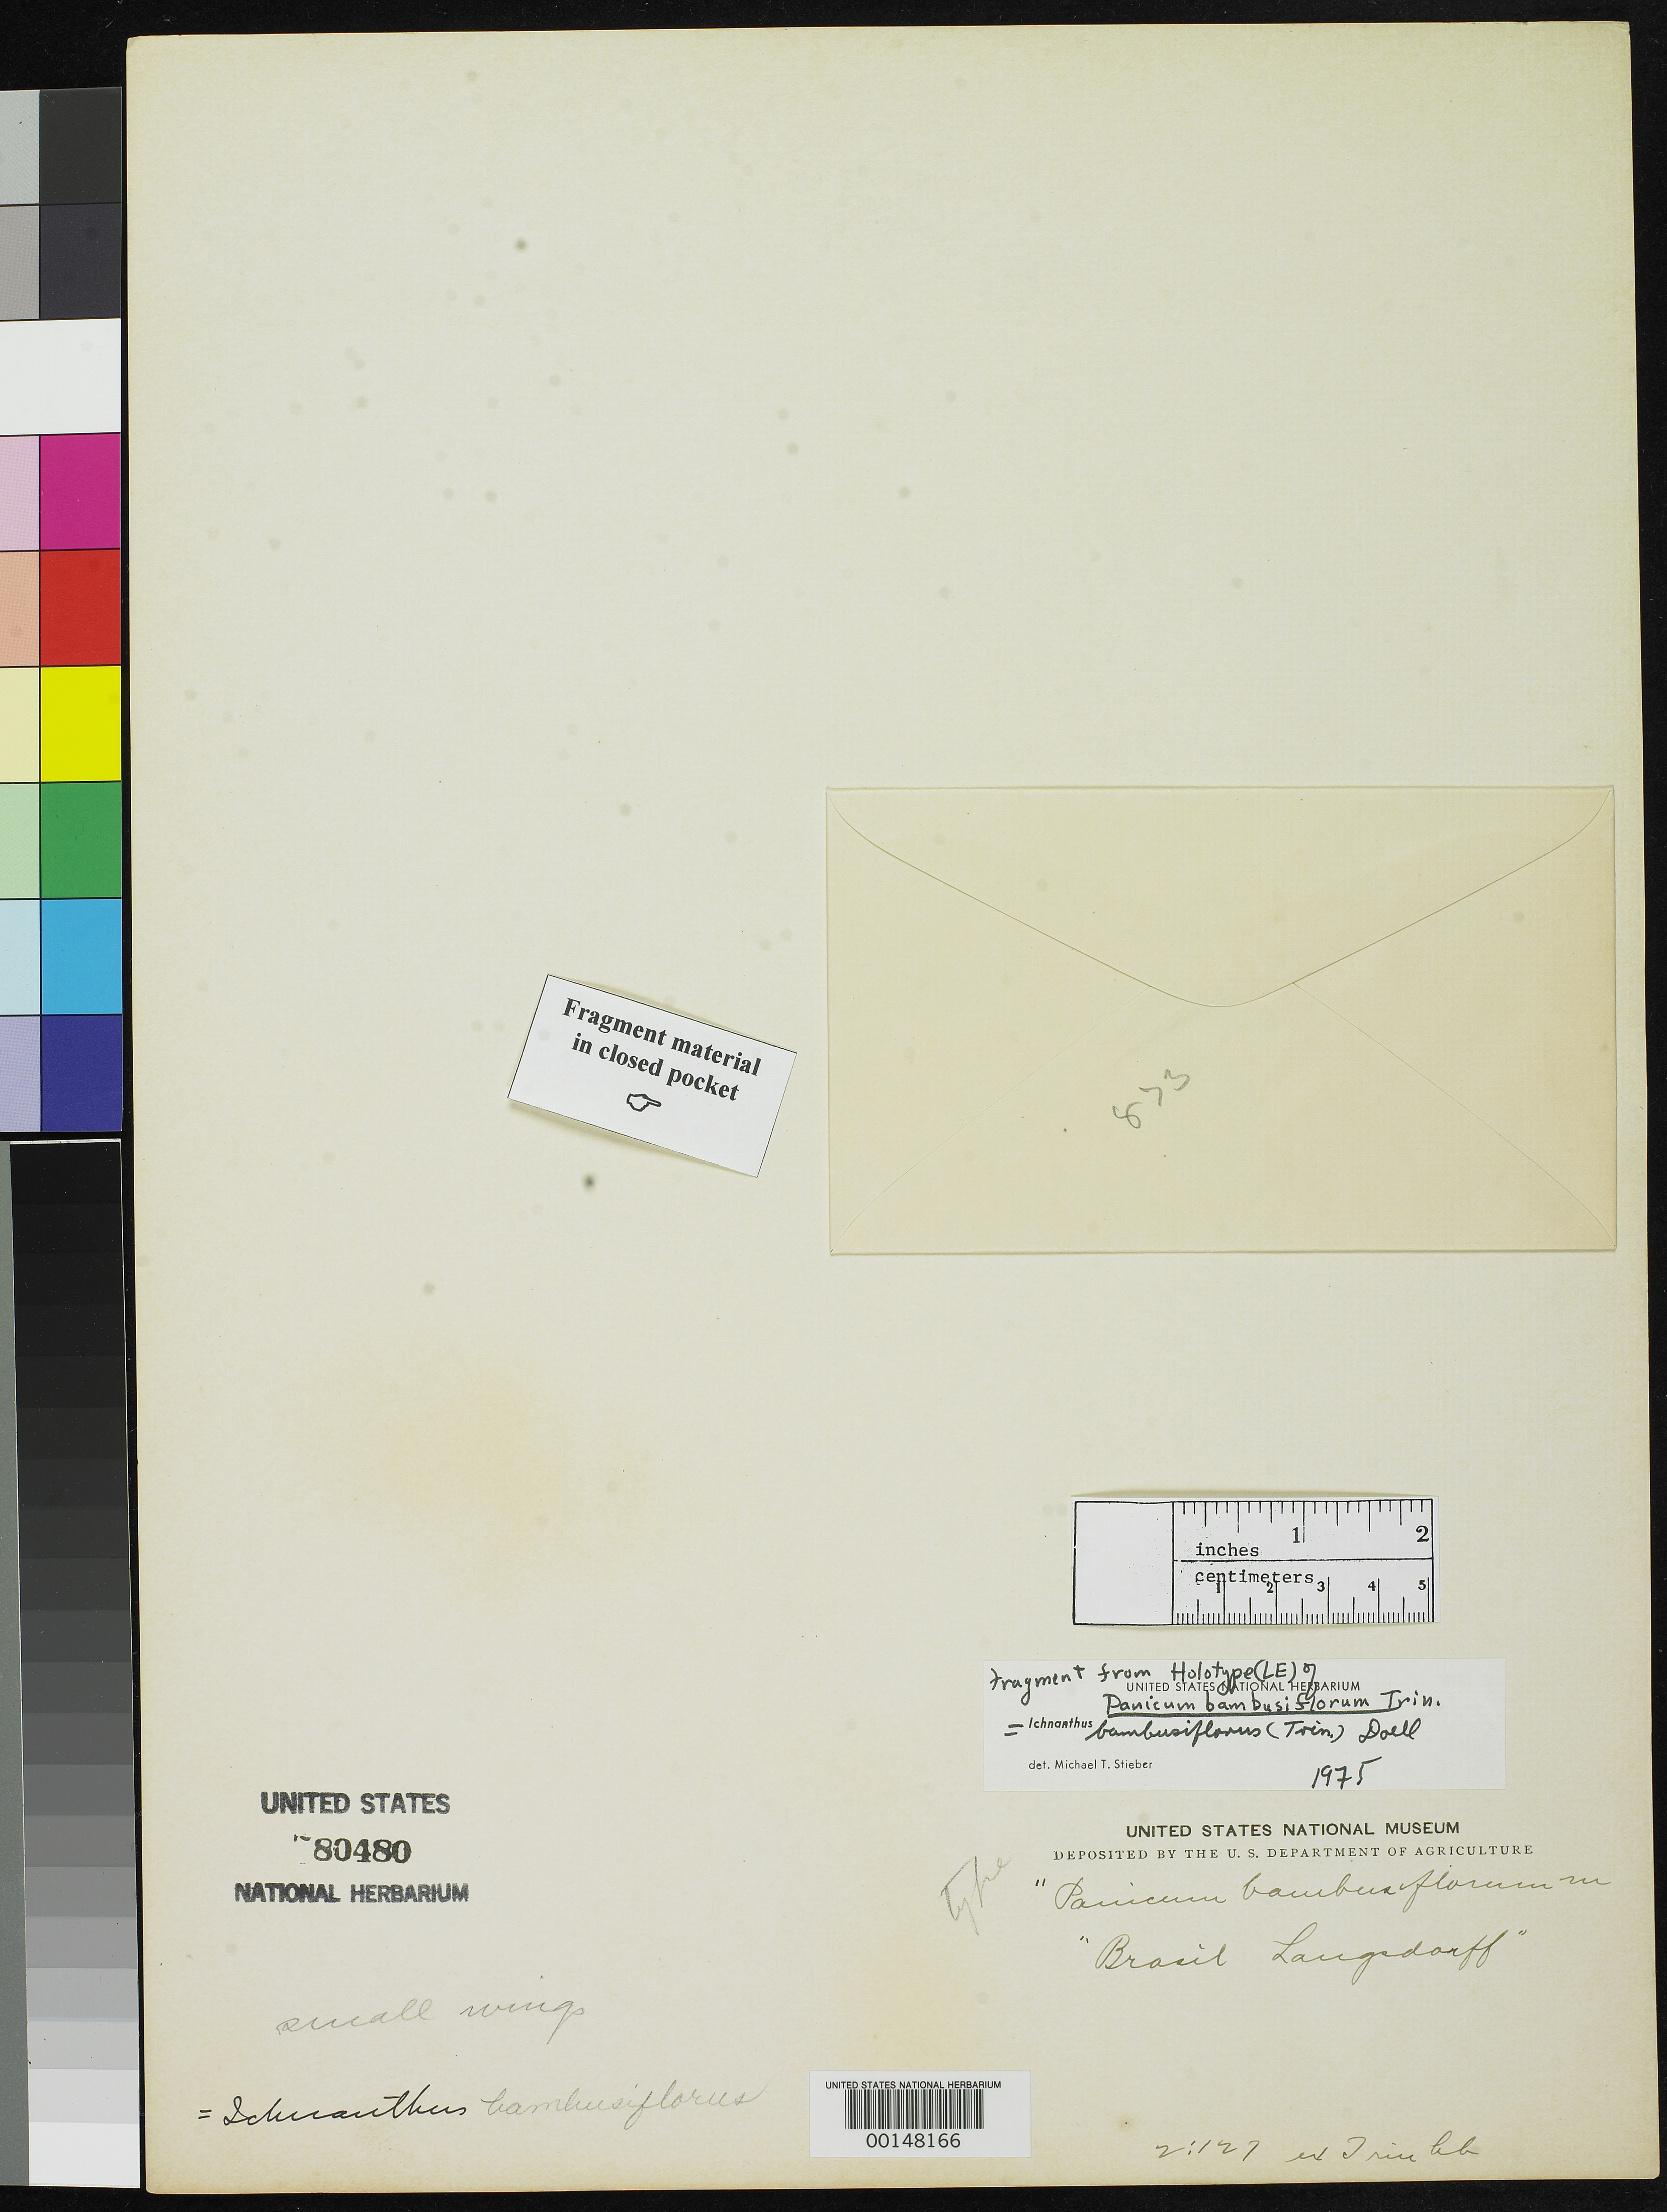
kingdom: Plantae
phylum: Tracheophyta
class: Liliopsida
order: Poales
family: Poaceae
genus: Panicum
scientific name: Panicum bambusiflorum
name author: Trin.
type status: Type Fragment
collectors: G. H. von Langsdorff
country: Brazil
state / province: Minas Gerais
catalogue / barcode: US 80480